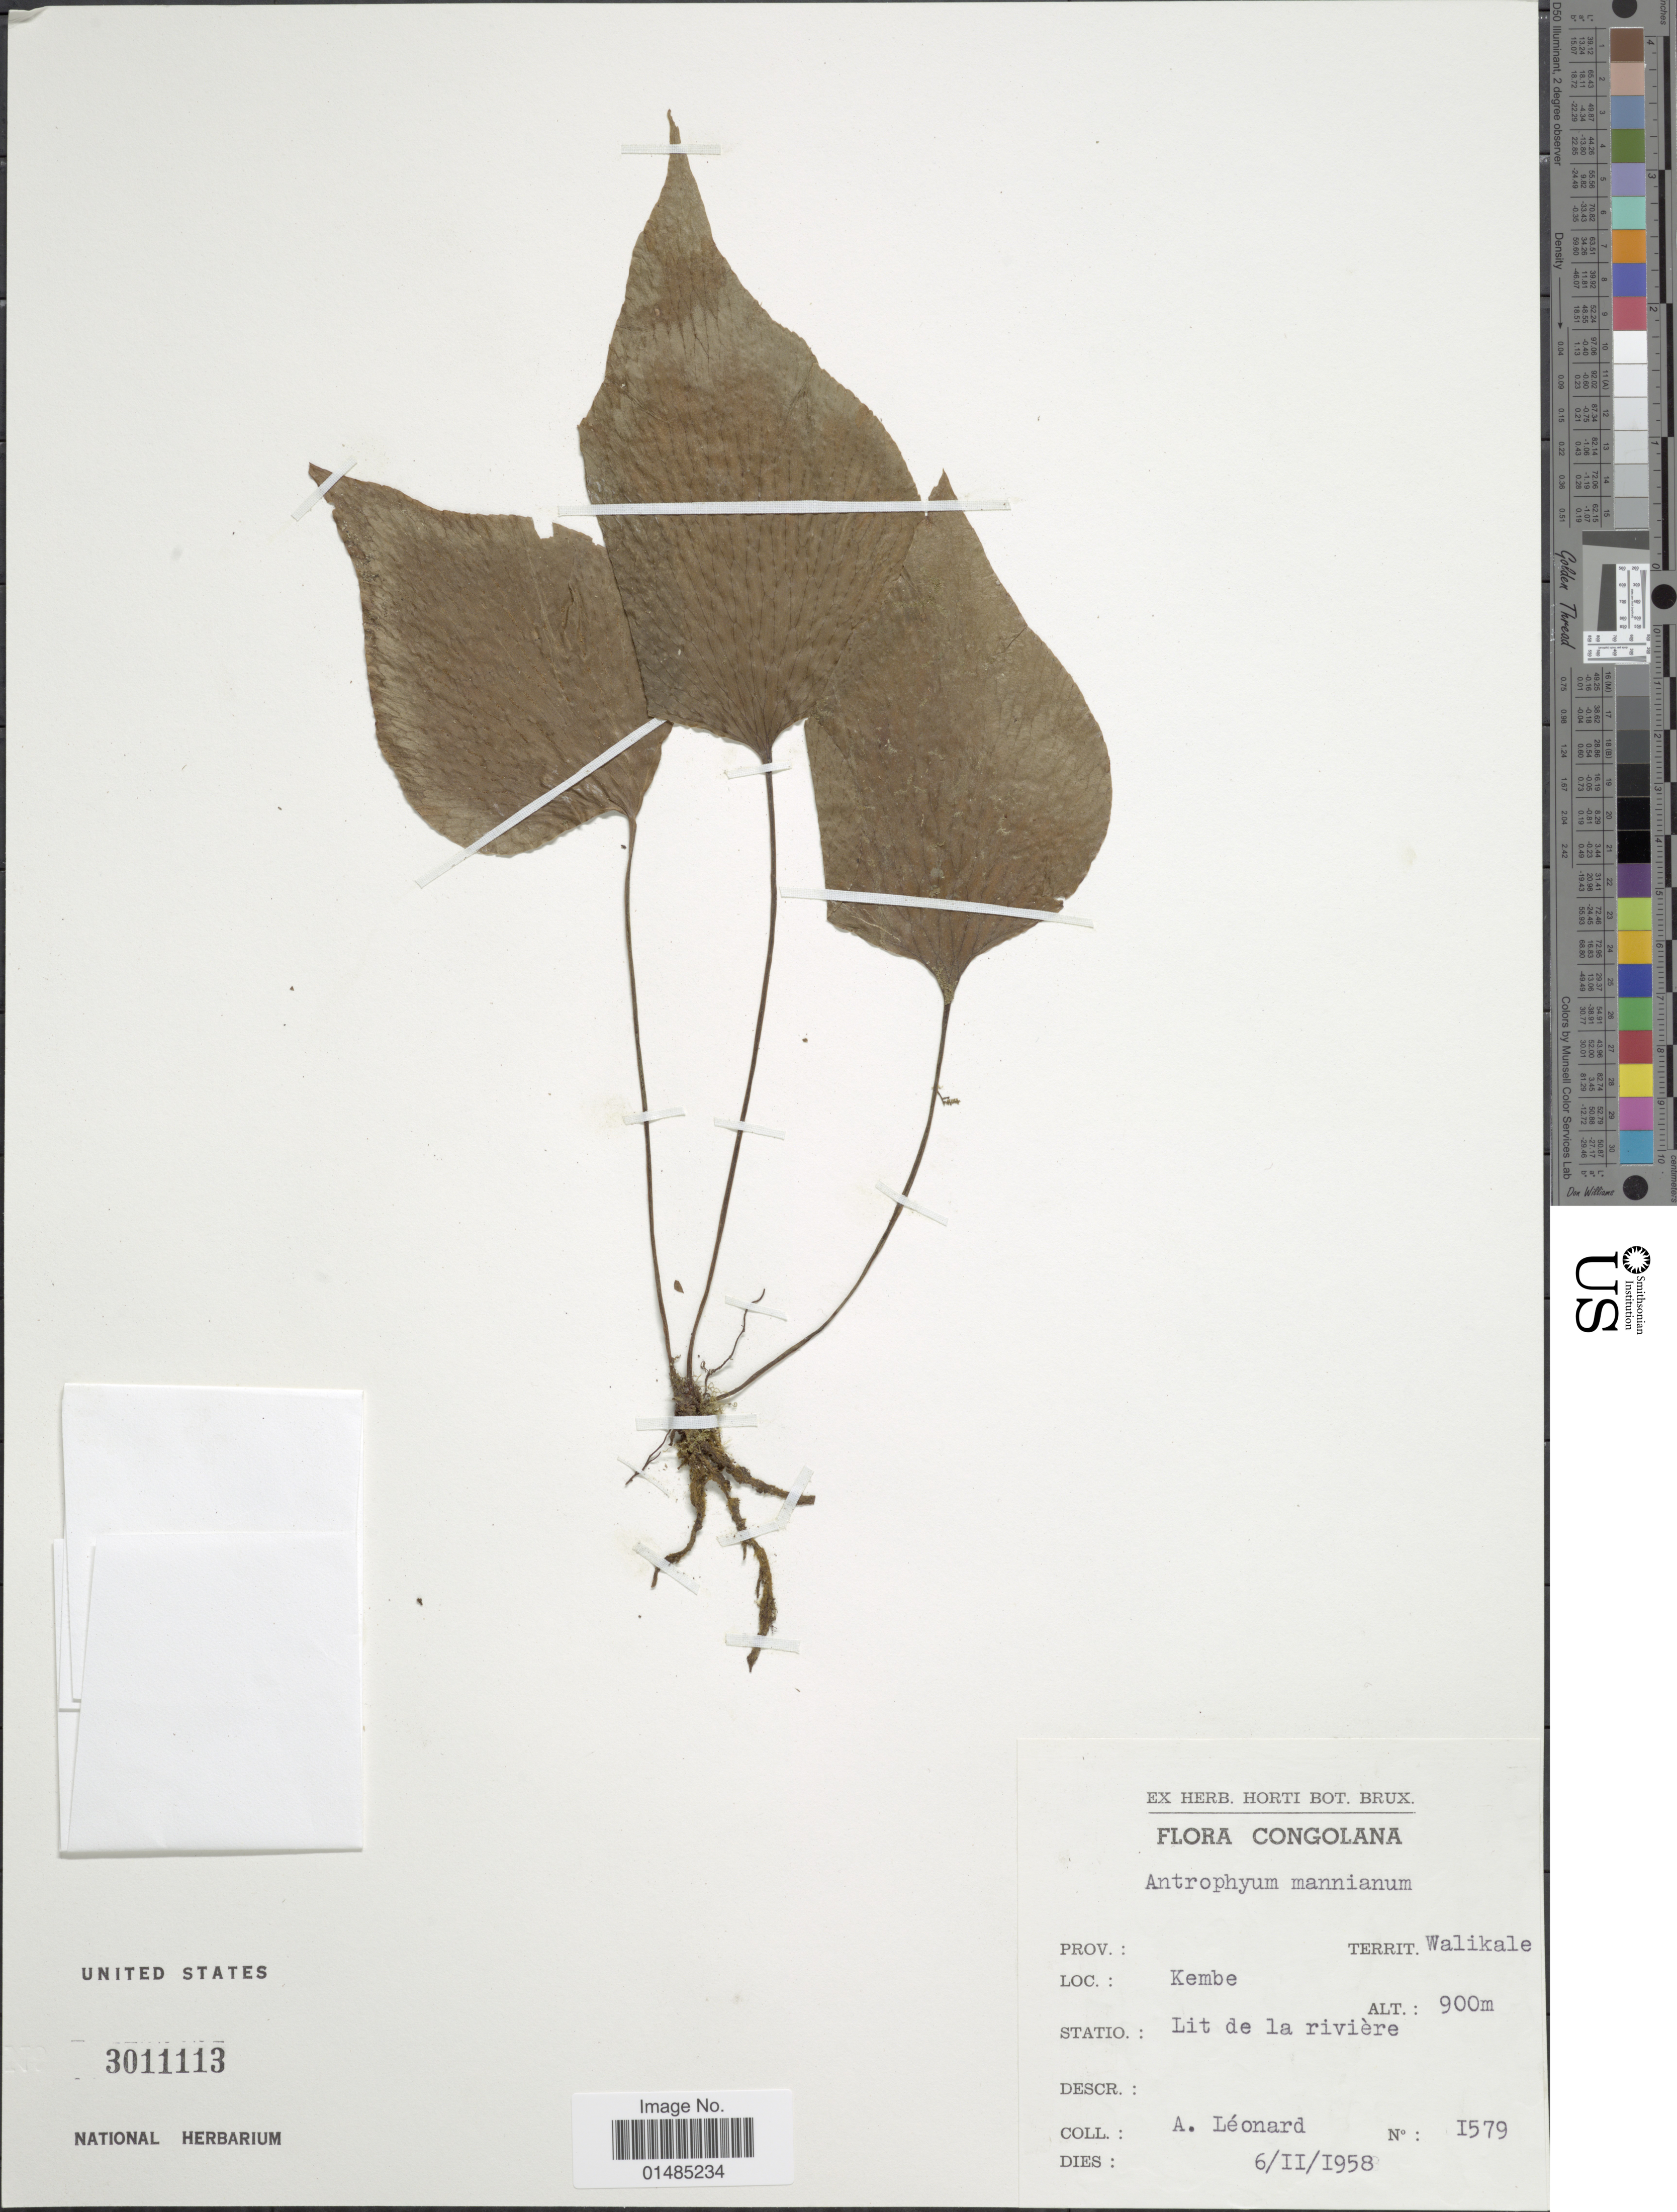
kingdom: Plantae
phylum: Tracheophyta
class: Polypodiopsida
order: Polypodiales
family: Pteridaceae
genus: Antrophyum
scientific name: Antrophyum mannianum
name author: Hook.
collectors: A. Leonard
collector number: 1579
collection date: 1958-02-06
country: Congo, Democratic Republic of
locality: Congolana, Walikale, Kembe, Lit de la rivière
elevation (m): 900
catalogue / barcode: US 3011113